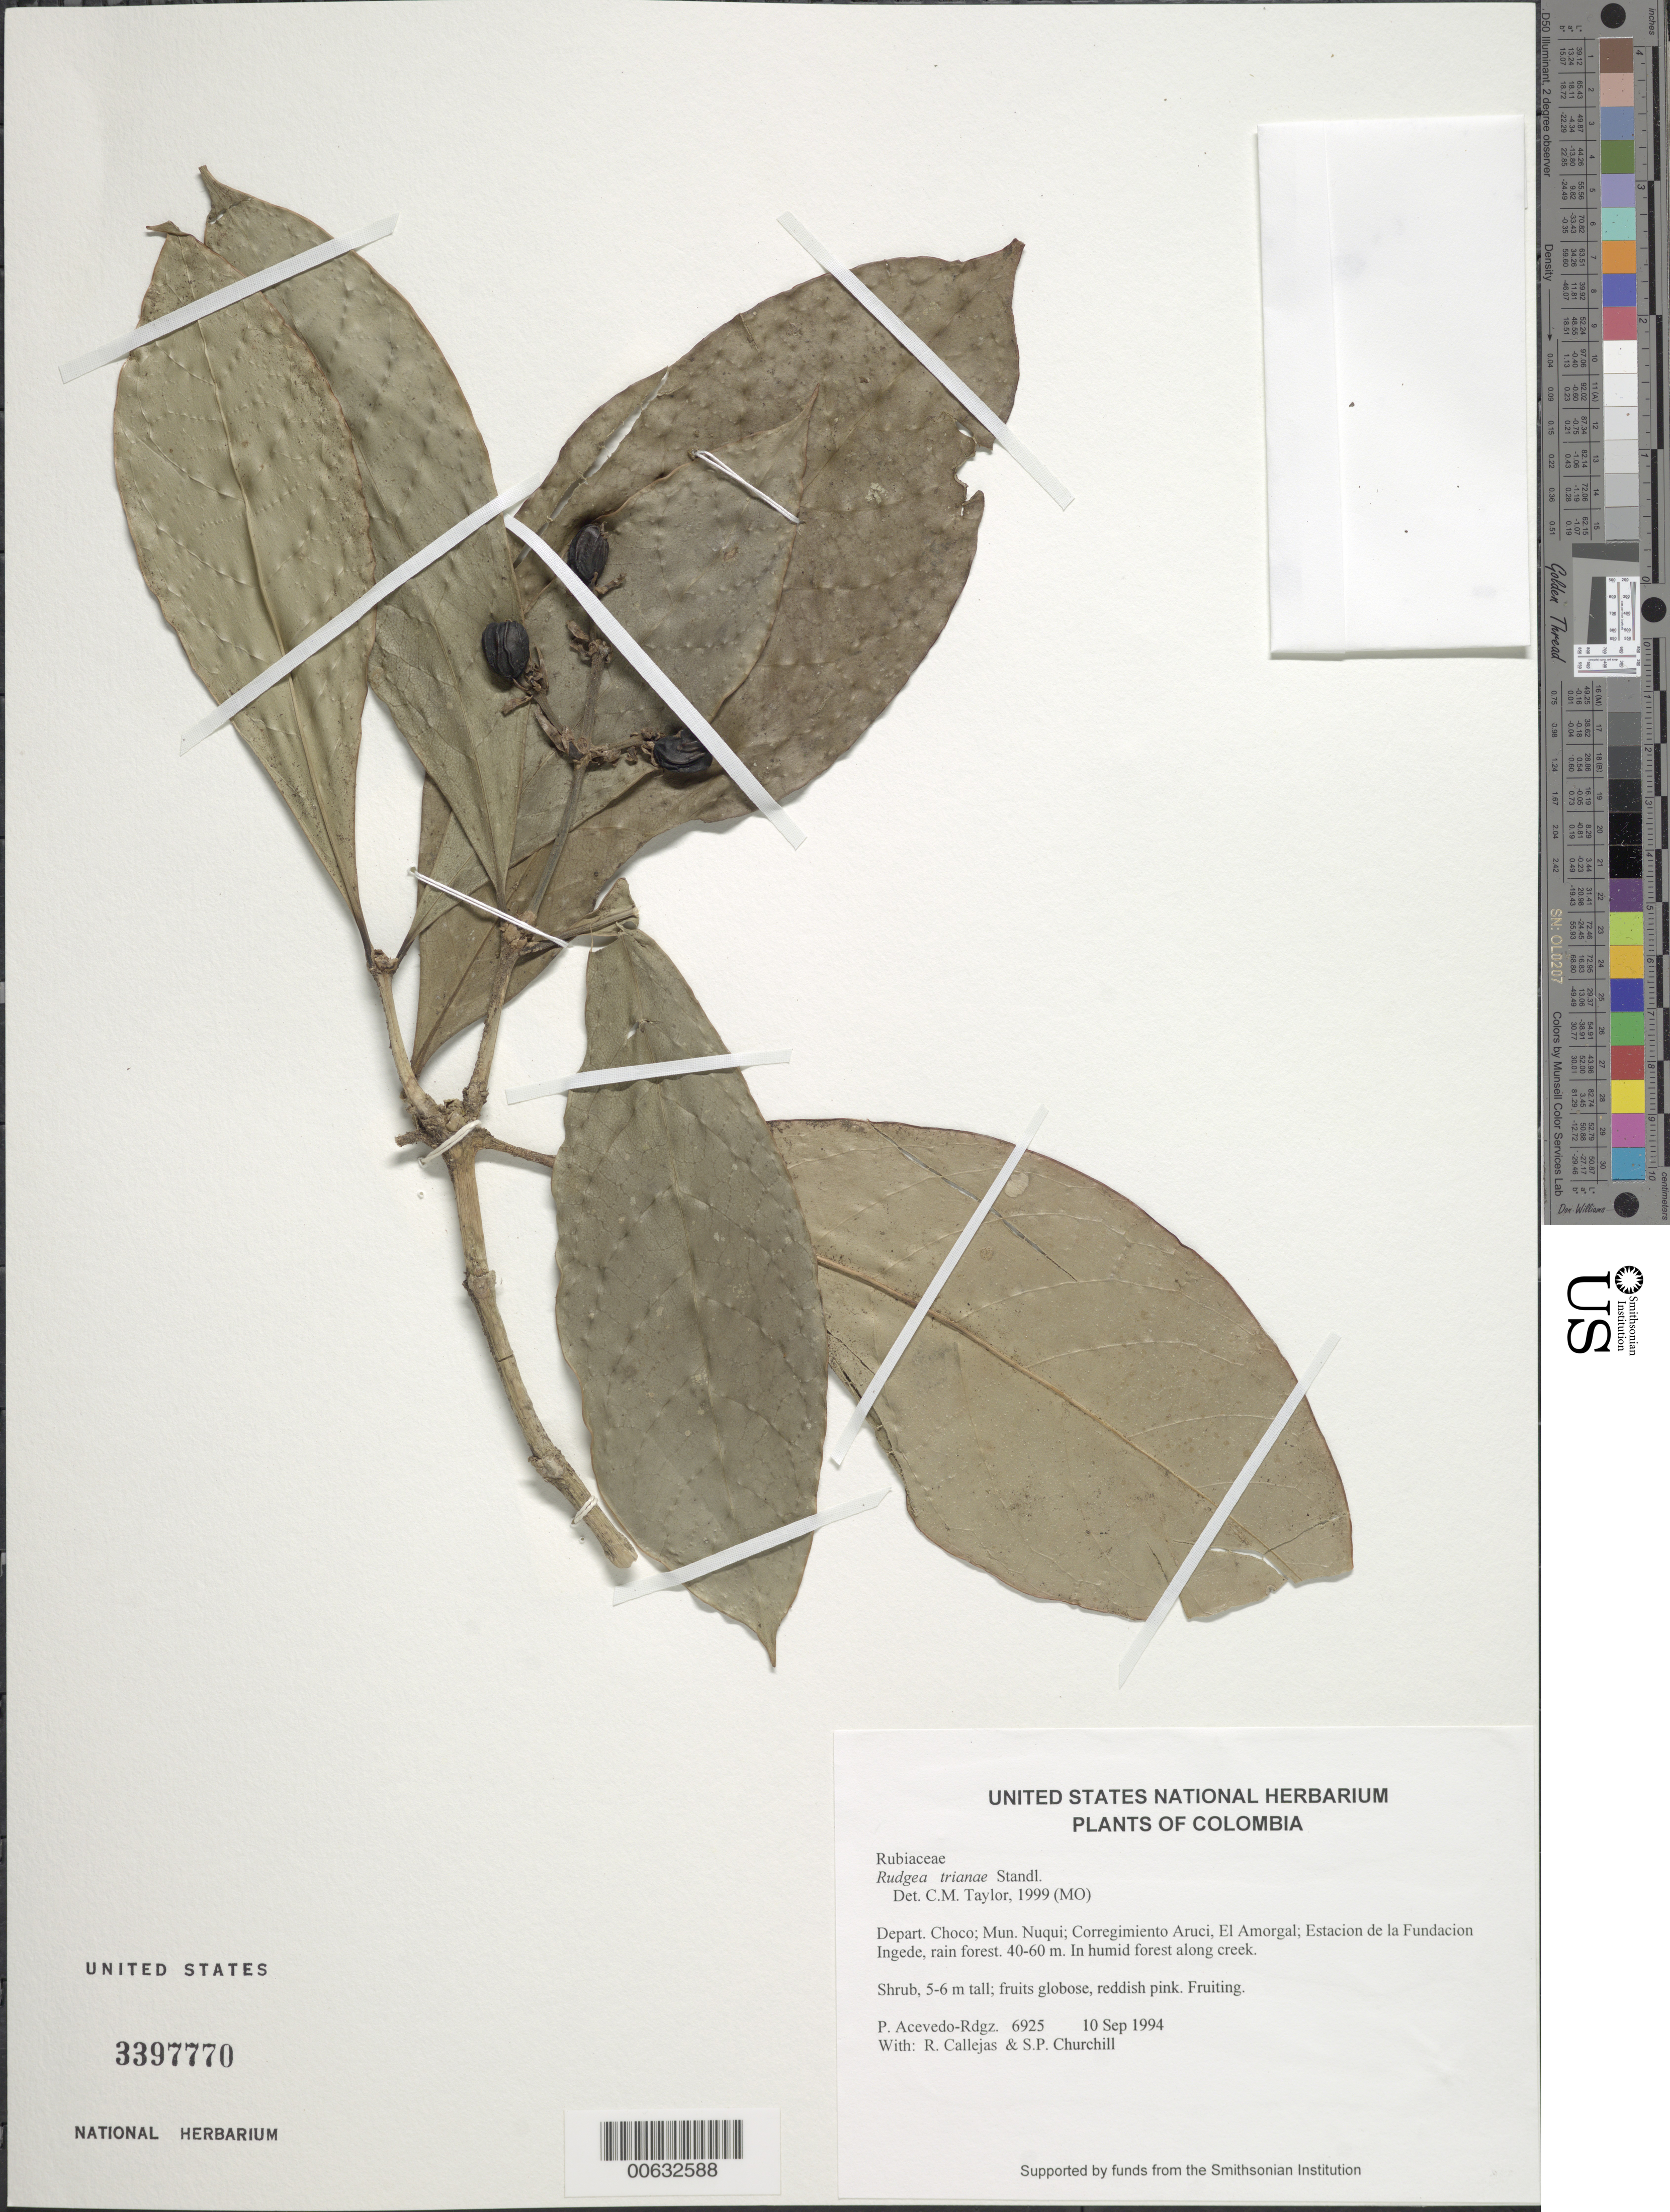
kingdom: Plantae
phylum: Tracheophyta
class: Magnoliopsida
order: Gentianales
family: Rubiaceae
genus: Rudgea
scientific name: Rudgea trianae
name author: Standl.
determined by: Taylor, Charlotte M.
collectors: P. Acevedo-Rodr., R. Callejas & S. Churchill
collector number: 6925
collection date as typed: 10 Sep 1994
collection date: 1994-09-10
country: Colombia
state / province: Chocó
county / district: Nuqui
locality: Depart. Choco; Mun. Nuqui; Corregimiento Aruci, El Amorgal; Estacion de la Fundacion Ingede, rain forest.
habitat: In humid forest along creek.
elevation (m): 40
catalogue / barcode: US 3397770